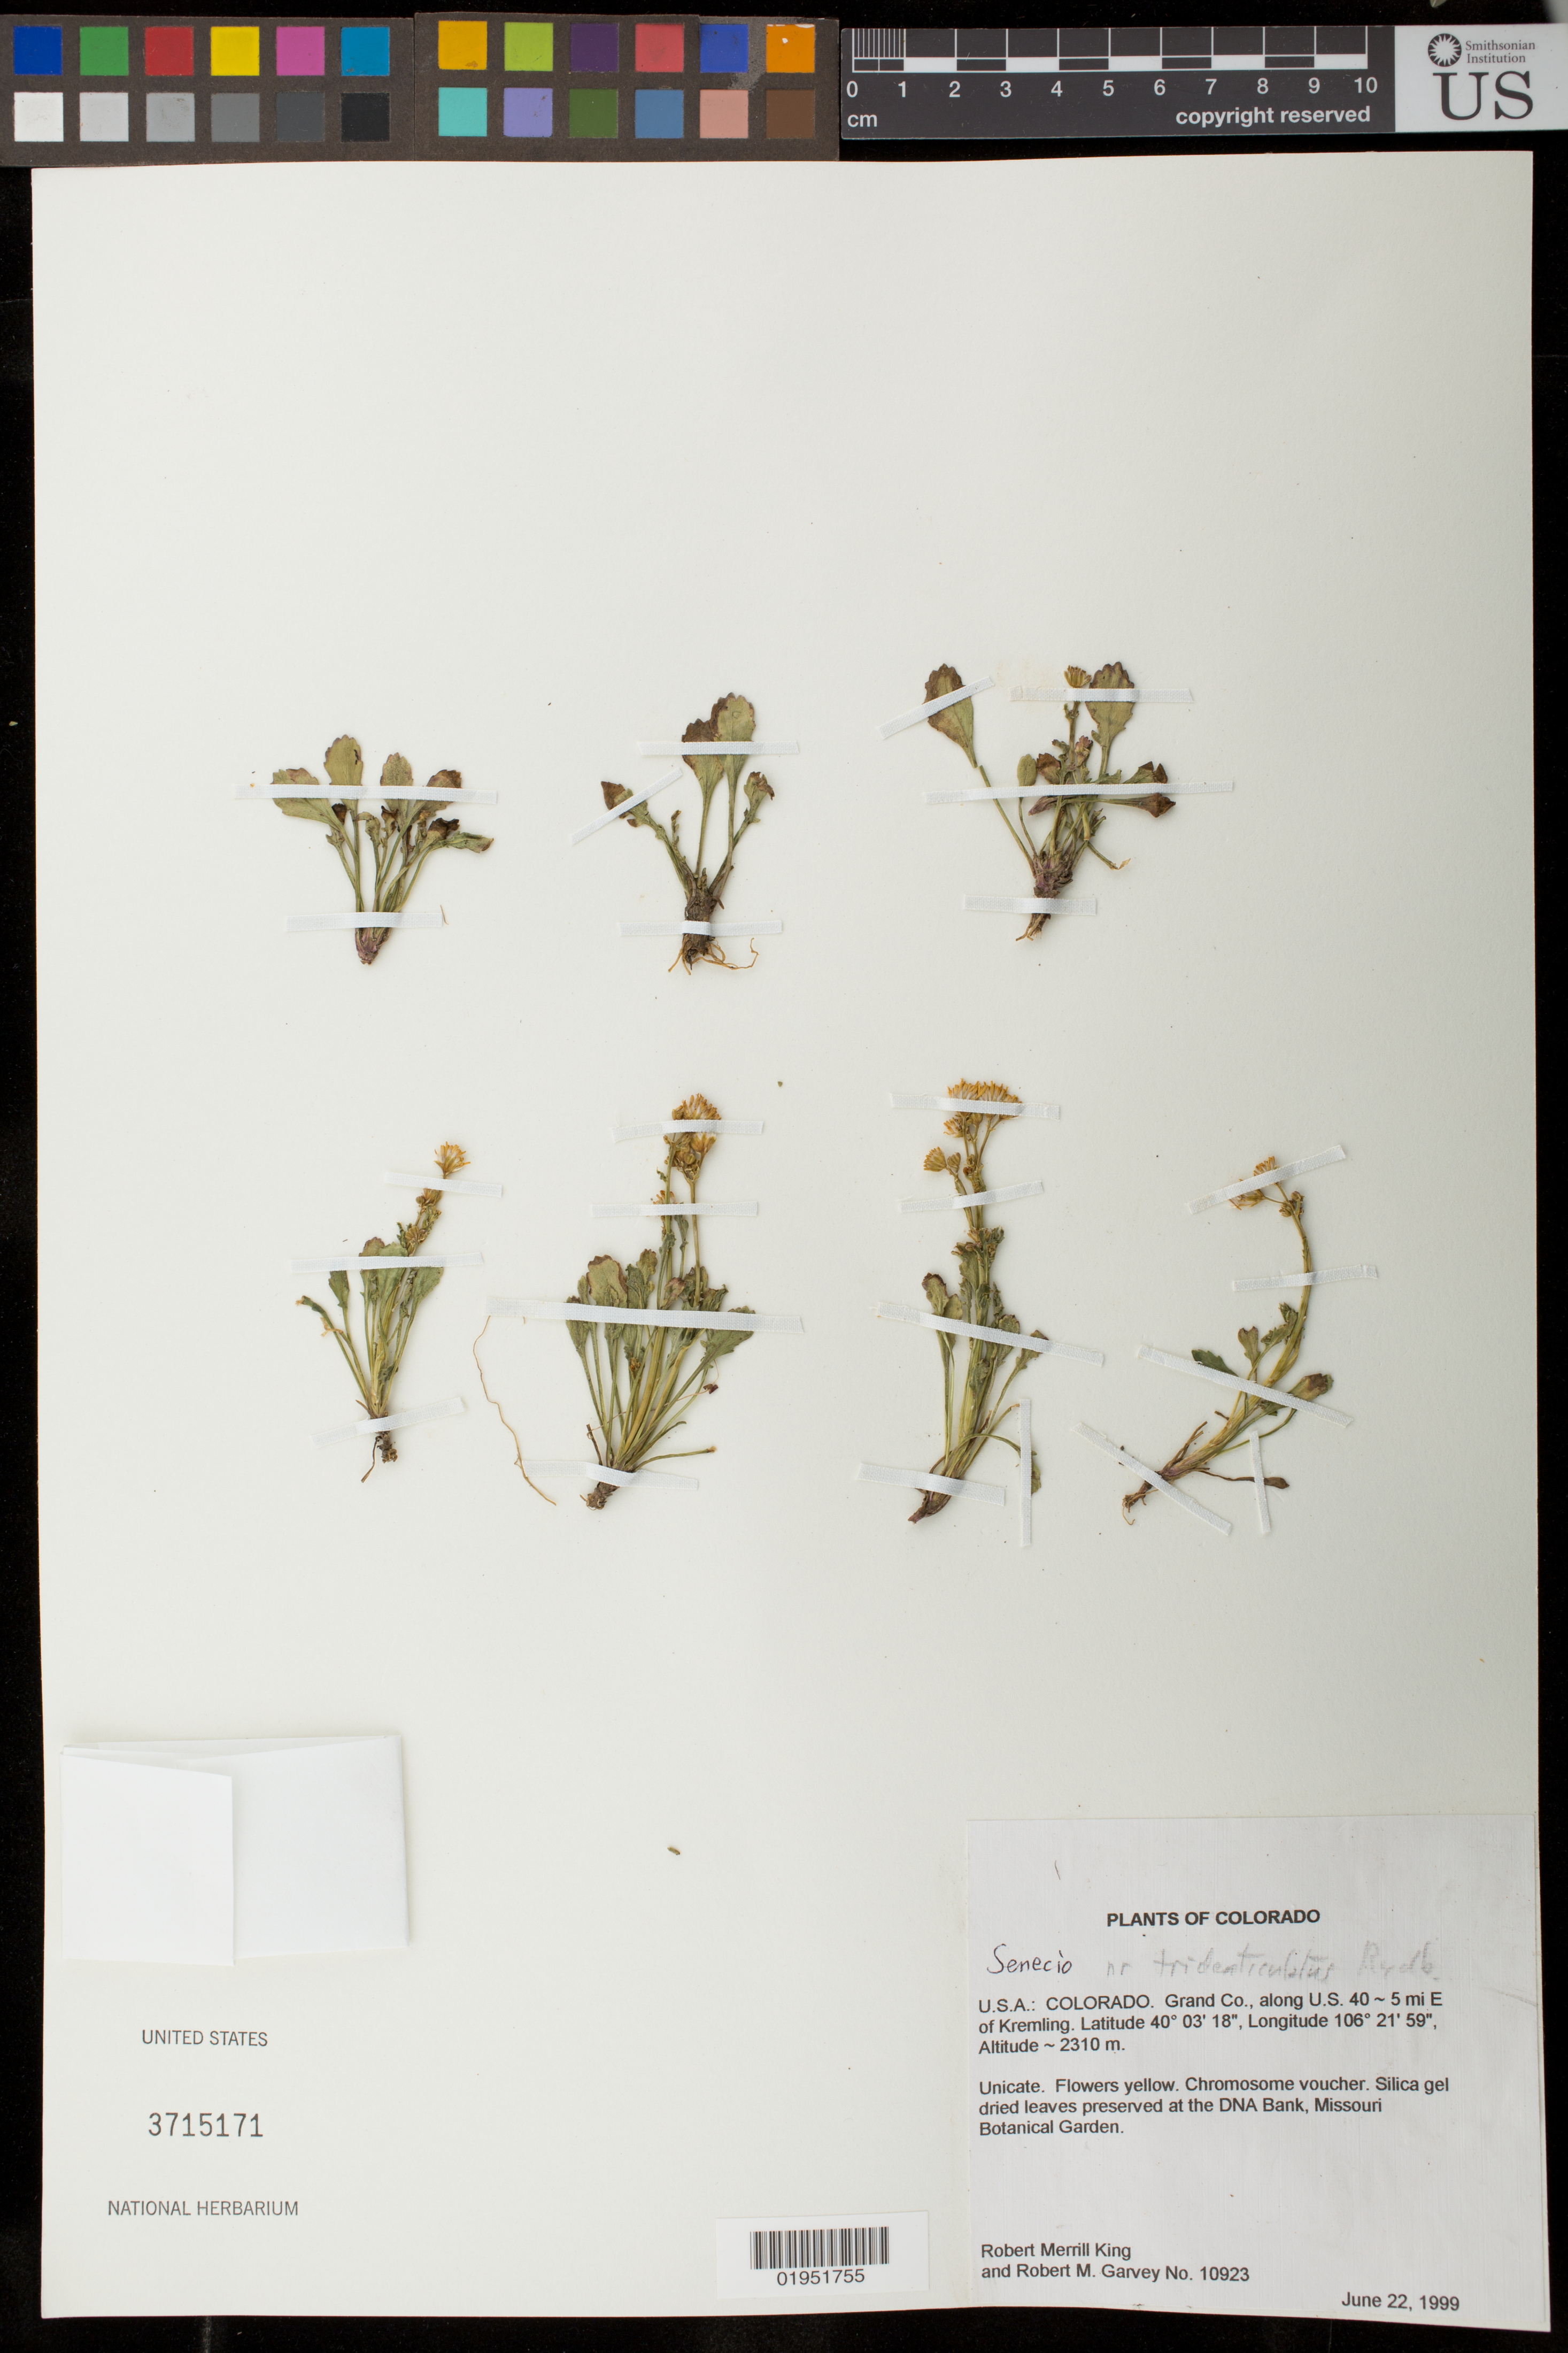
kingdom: Plantae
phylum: Tracheophyta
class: Magnoliopsida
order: Asterales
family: Asteraceae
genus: Senecio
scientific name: Senecio tridenticulatus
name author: Rydb.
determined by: Robinson, Harold E., (US)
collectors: R. M. King & R. Garvey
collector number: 10923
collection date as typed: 22 Jun 1999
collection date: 1999-06-22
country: United States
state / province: Colorado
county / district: Grand Co.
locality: Along US 40, ca. 5 mi E of Kremling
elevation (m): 2310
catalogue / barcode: US 3715171